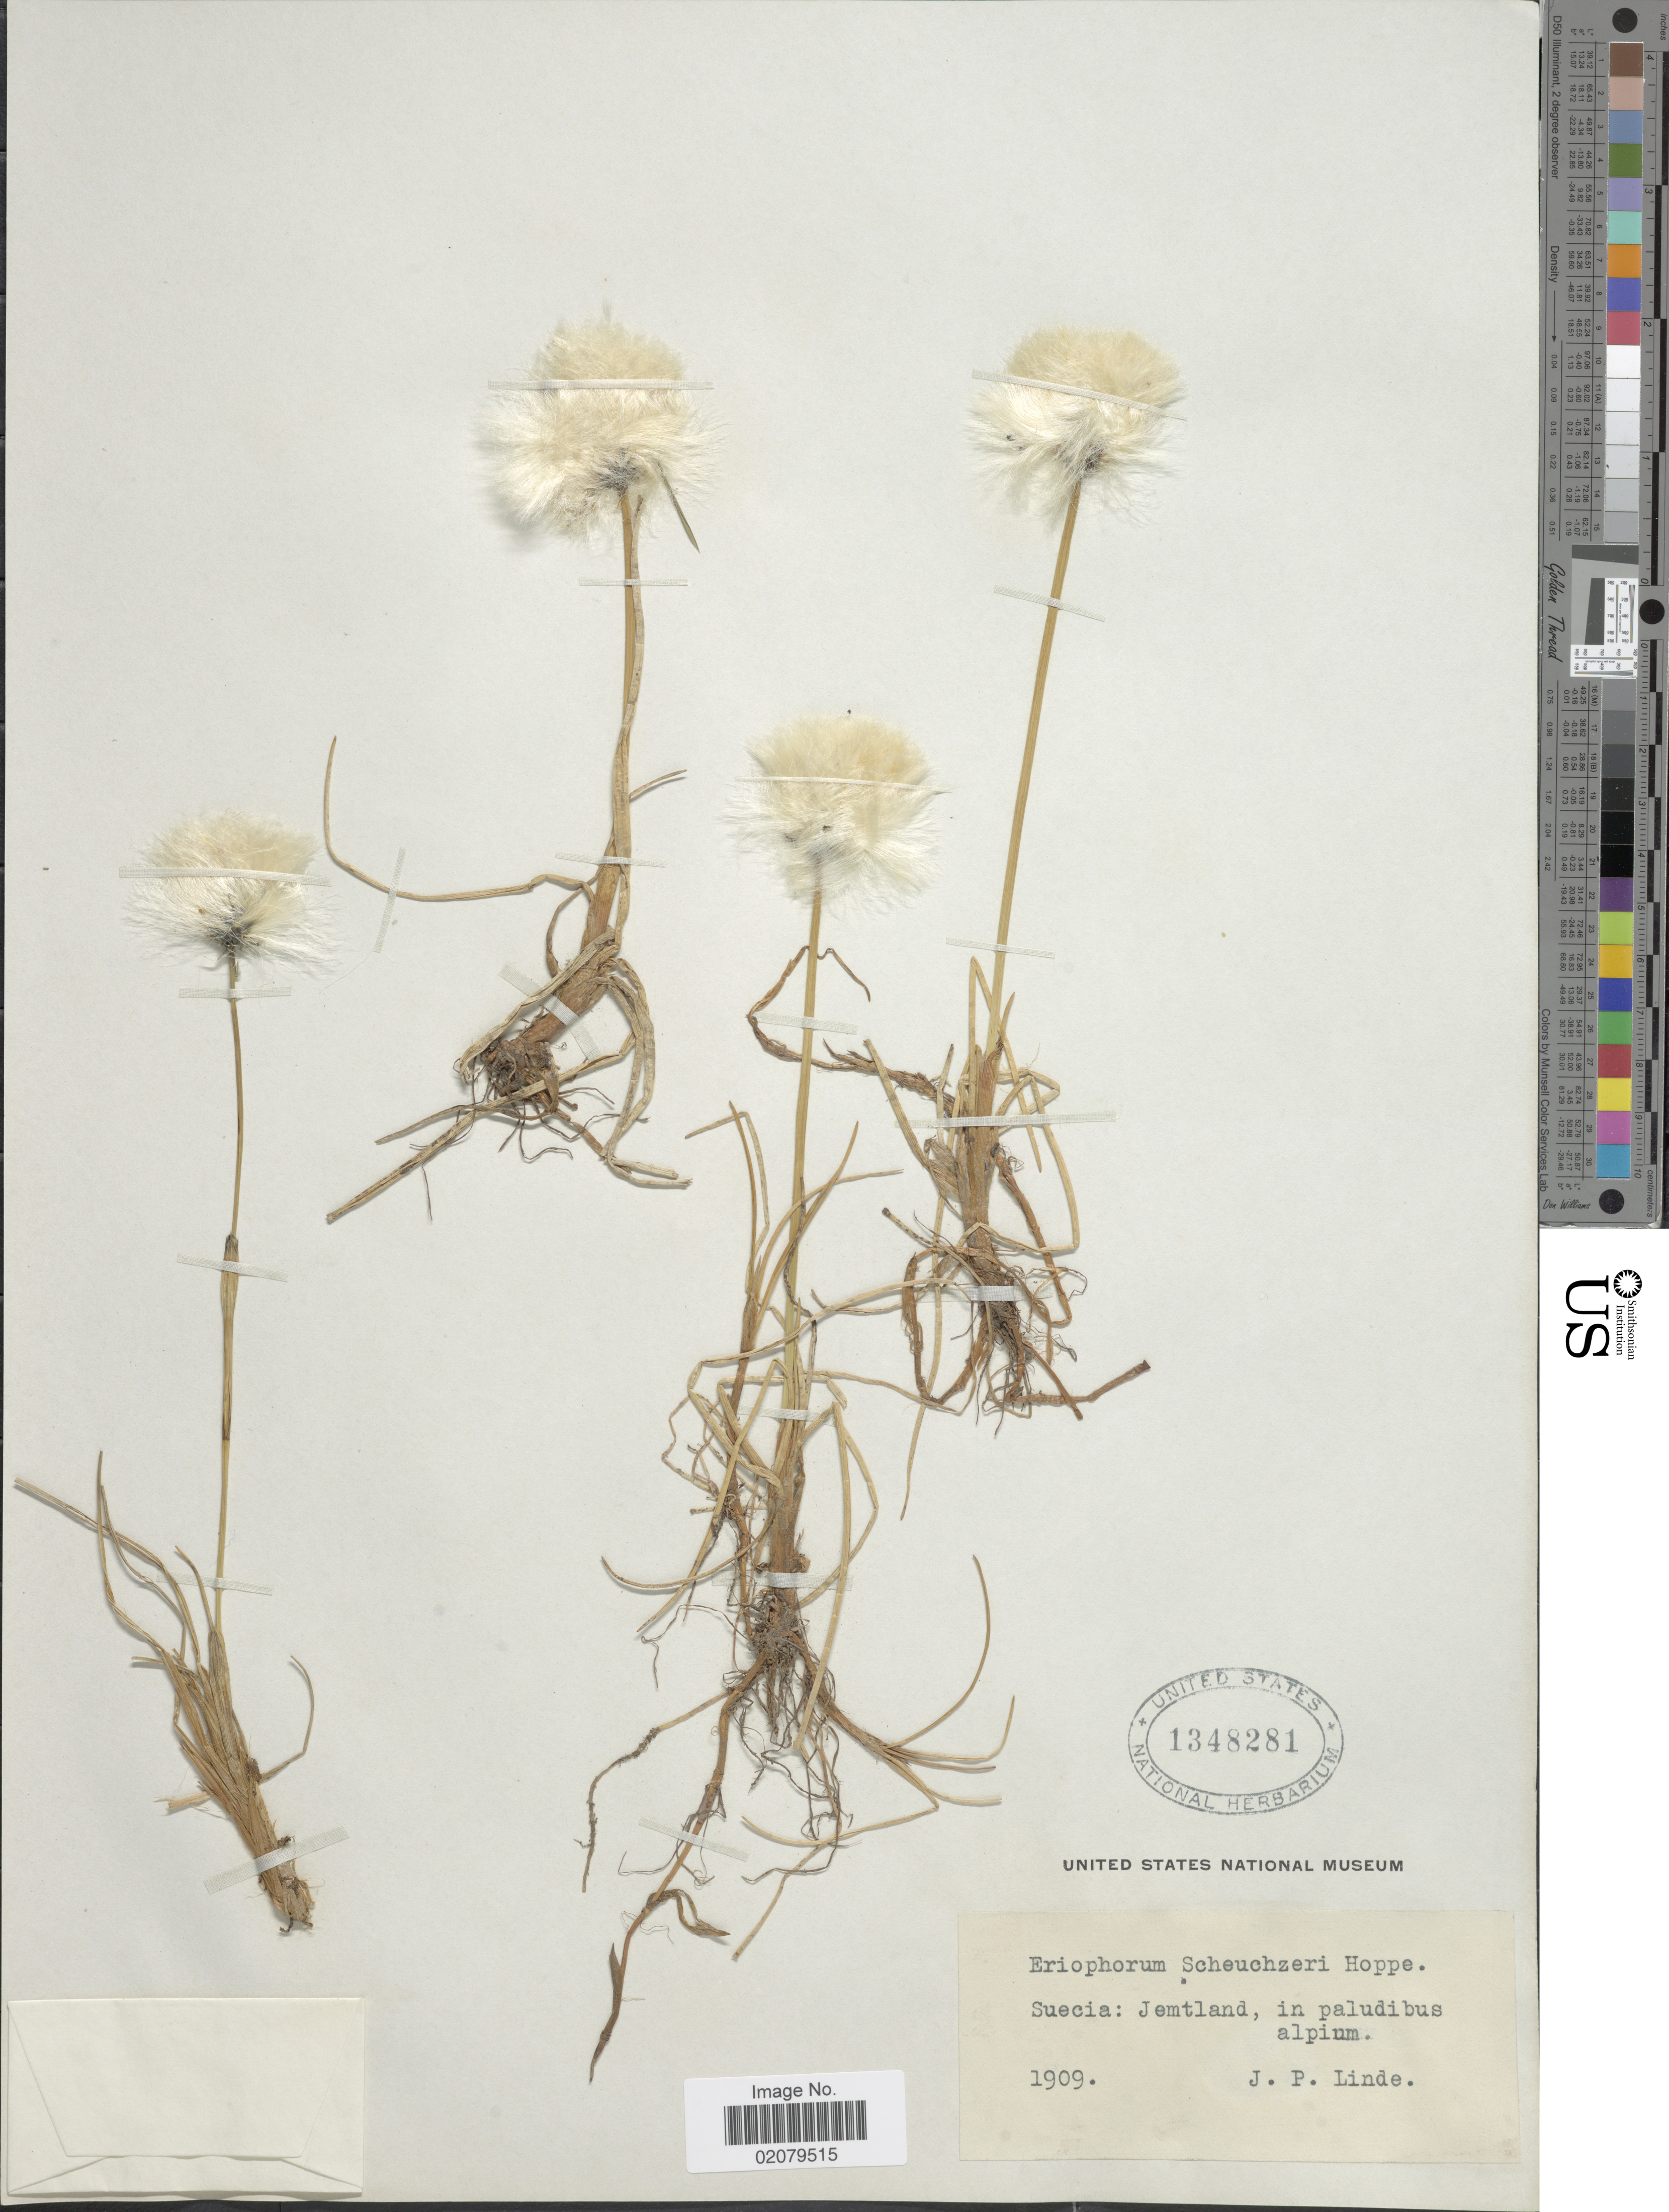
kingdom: Plantae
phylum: Tracheophyta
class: Liliopsida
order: Poales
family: Cyperaceae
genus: Eriophorum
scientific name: Eriophorum scheuchzeri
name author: Hoppe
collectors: J. Linde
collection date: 1909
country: Sweden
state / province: Jämtland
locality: Suecia: Jemtland, in paludibus alpium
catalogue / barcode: US 1348281